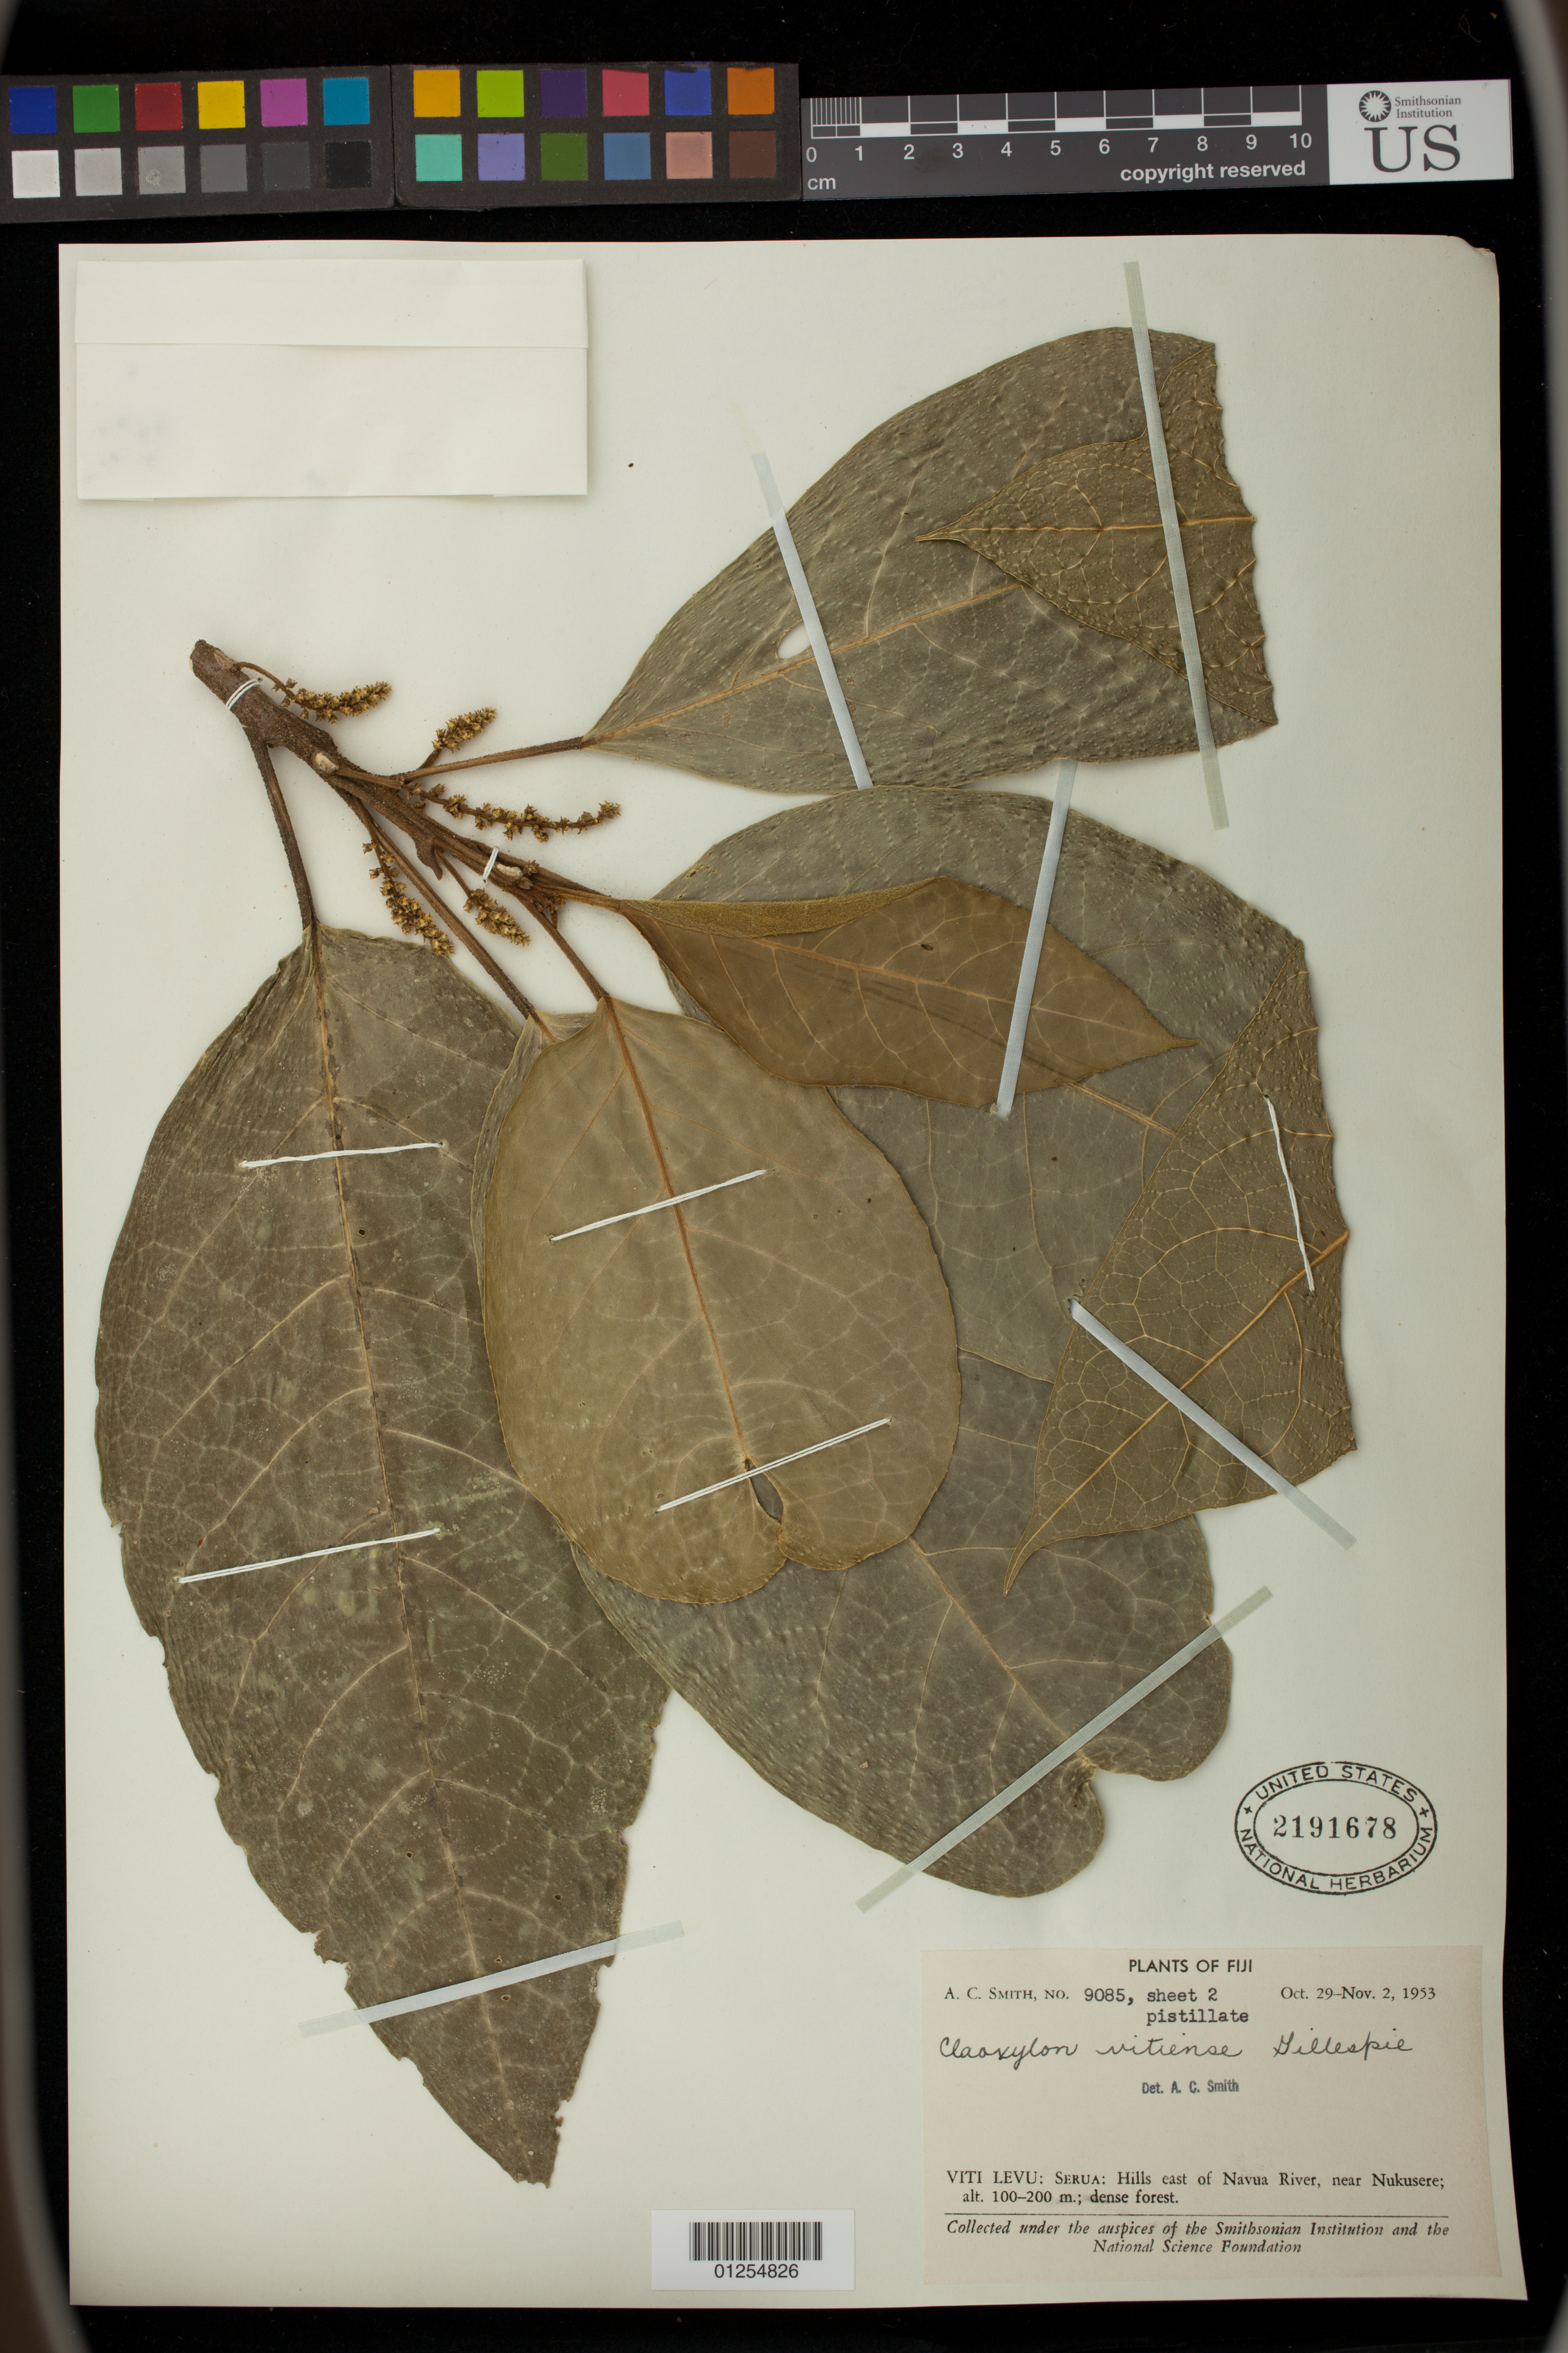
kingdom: Plantae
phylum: Tracheophyta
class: Magnoliopsida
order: Malpighiales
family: Euphorbiaceae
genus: Claoxylon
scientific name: Claoxylon vitiense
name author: Gillespie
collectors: A. C. Smith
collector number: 9085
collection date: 1953-10-29/1953-11-02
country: Fiji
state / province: Central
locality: Serua: Hills east of Navua River, near Nukusere.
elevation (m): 100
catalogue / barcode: US 2191678